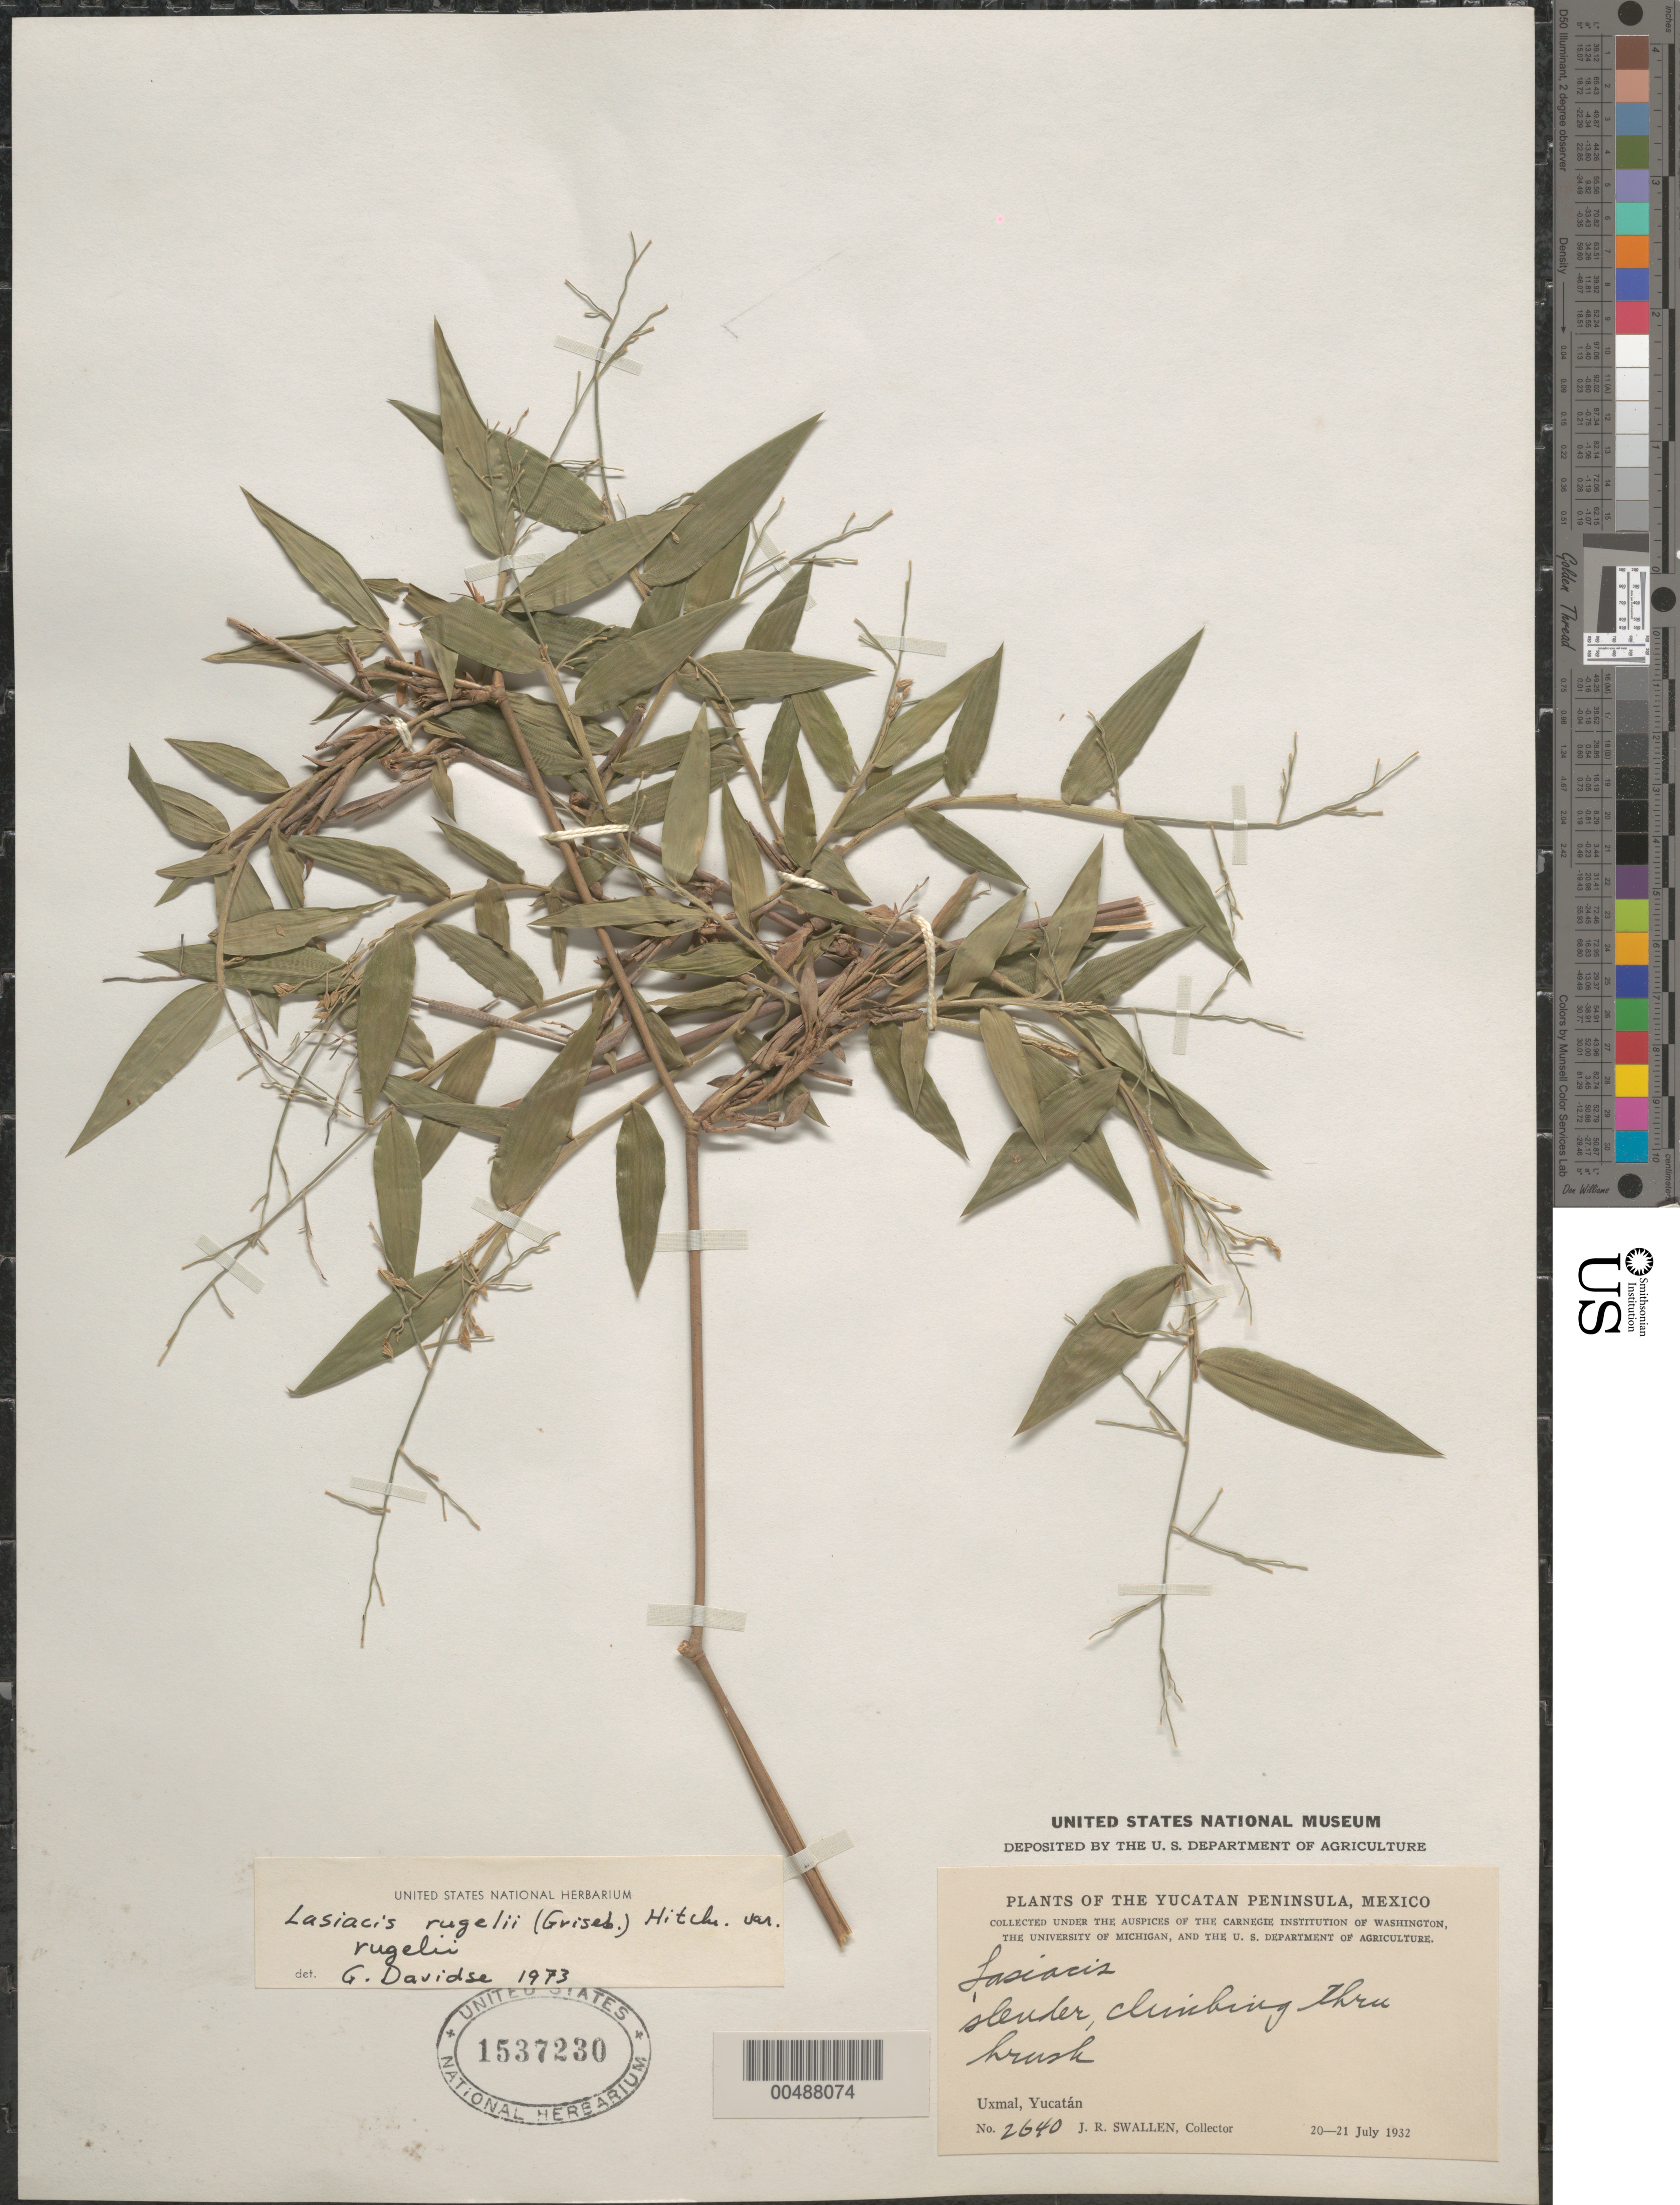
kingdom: Plantae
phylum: Tracheophyta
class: Liliopsida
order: Poales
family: Poaceae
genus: Lasiacis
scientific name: Lasiacis rugelii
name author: (Griseb.) Hitchc.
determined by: Davidse, Gerrit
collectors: J. R. Swallen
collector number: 2640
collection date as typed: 20 Jul 1932 to 21 Jul 1932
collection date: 1932-07-20/1932-07-21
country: Mexico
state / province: Yucatan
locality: Yucatan Peninsula, Uxmal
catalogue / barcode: US 1537230